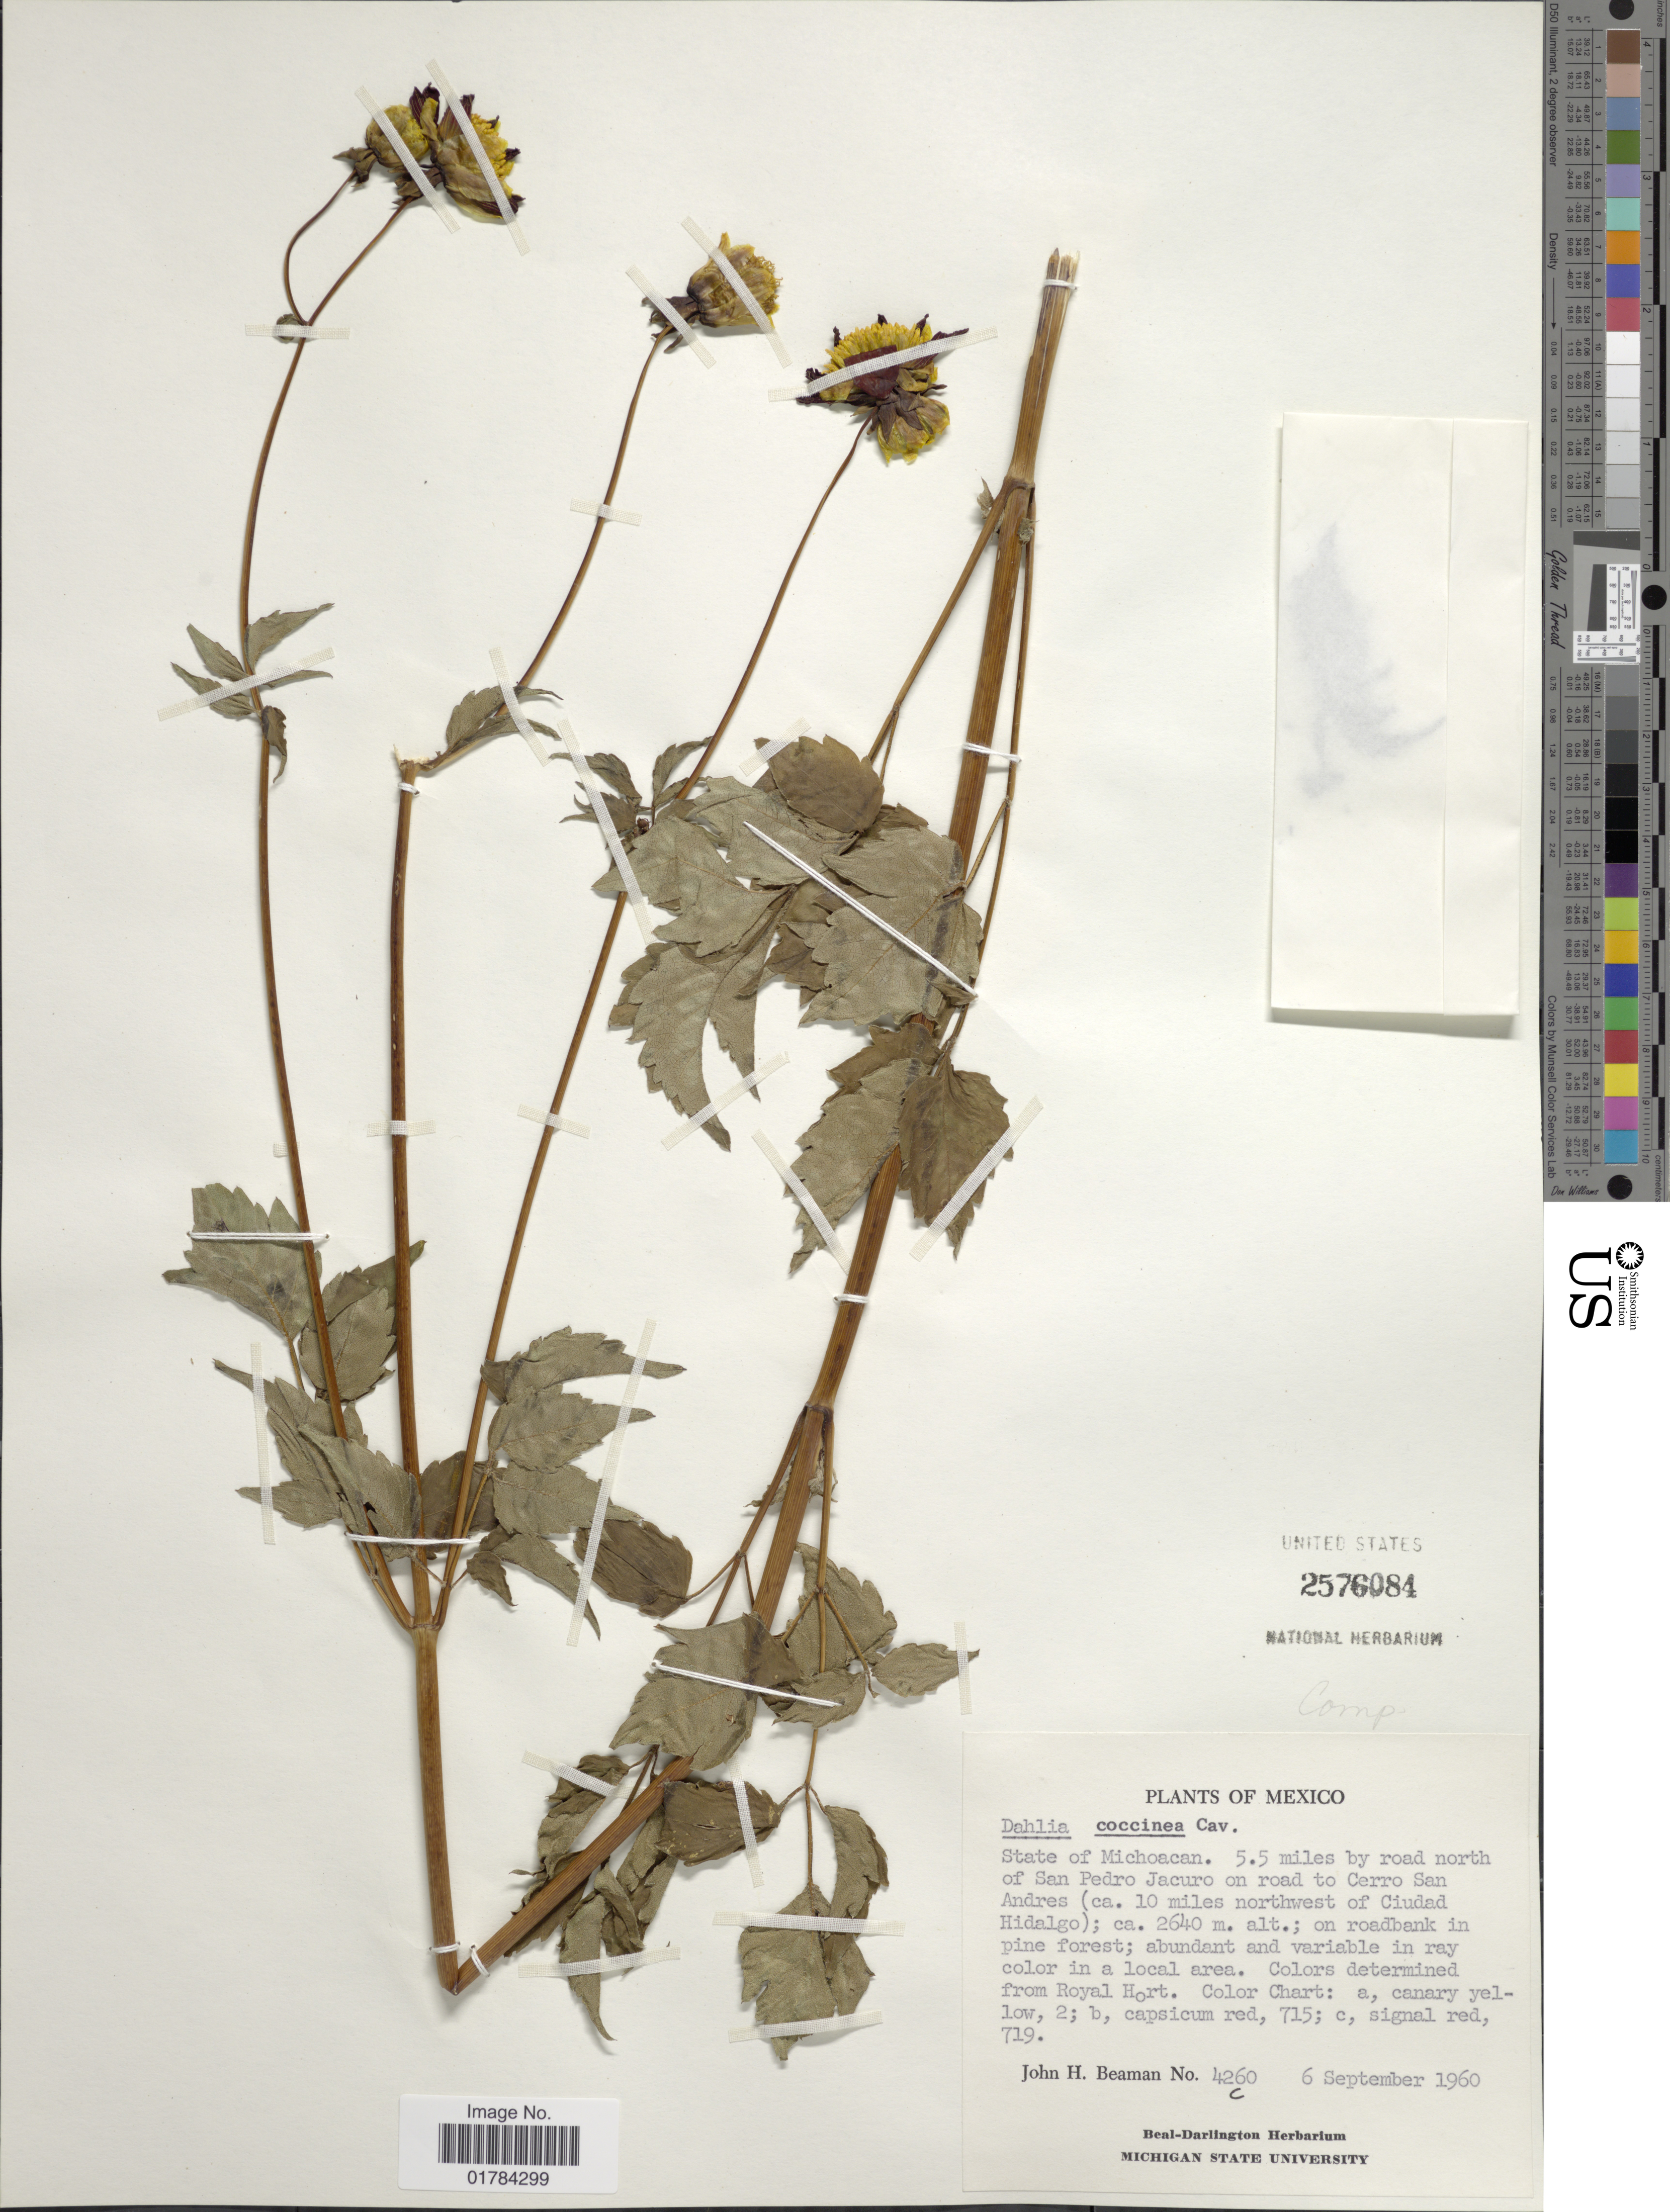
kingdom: Plantae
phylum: Tracheophyta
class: Magnoliopsida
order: Asterales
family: Asteraceae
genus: Dahlia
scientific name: Dahlia coccinea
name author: Cav.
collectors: J. H. Beaman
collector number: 4260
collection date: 1960-09-06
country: Mexico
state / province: Michoacán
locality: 5.5 miles by road north of San Pedro Jacuro on road to Cerro San Andres (ca. 10 miles north west of Ciudad Hidalgo)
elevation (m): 2640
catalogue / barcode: US 2576084